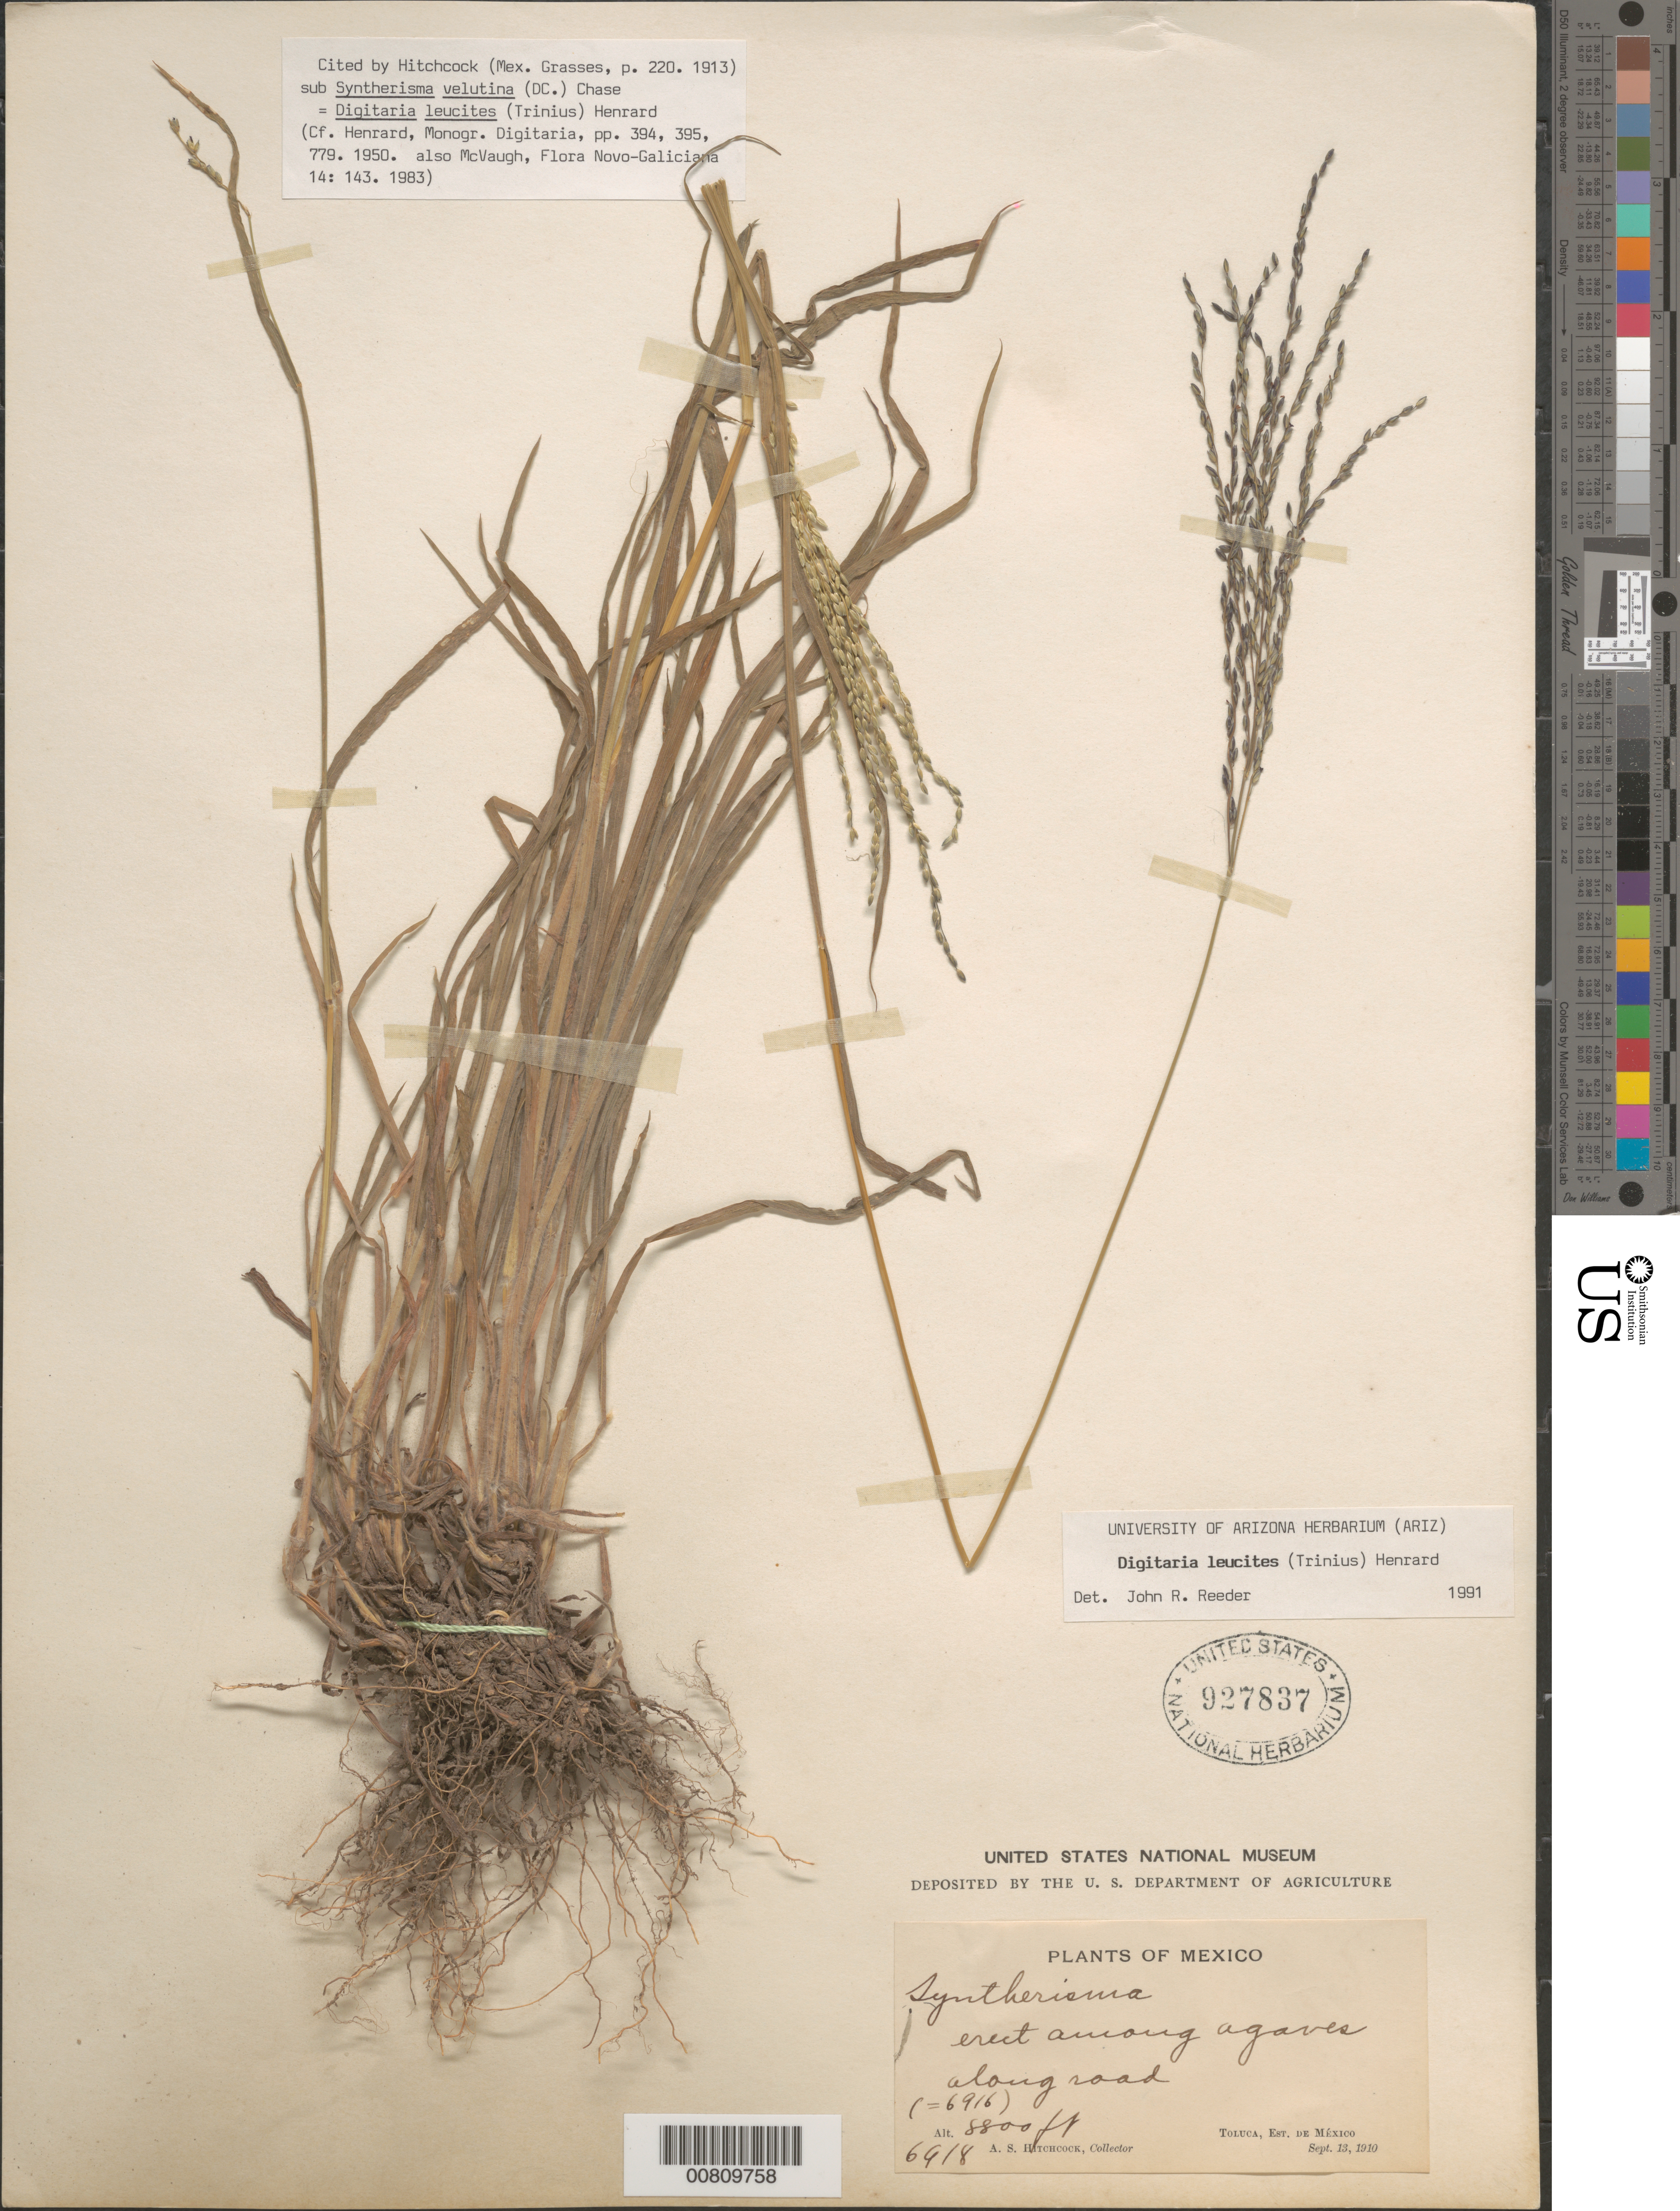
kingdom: Plantae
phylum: Tracheophyta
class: Liliopsida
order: Poales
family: Poaceae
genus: Digitaria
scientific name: Digitaria leucites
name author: (Trin.) Henr.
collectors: A. S. Hitchcock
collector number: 6918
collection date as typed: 23 Sep 1910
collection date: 1910-09-23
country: Mexico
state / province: México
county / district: Toluca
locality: Toluca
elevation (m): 2682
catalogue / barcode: US 927837